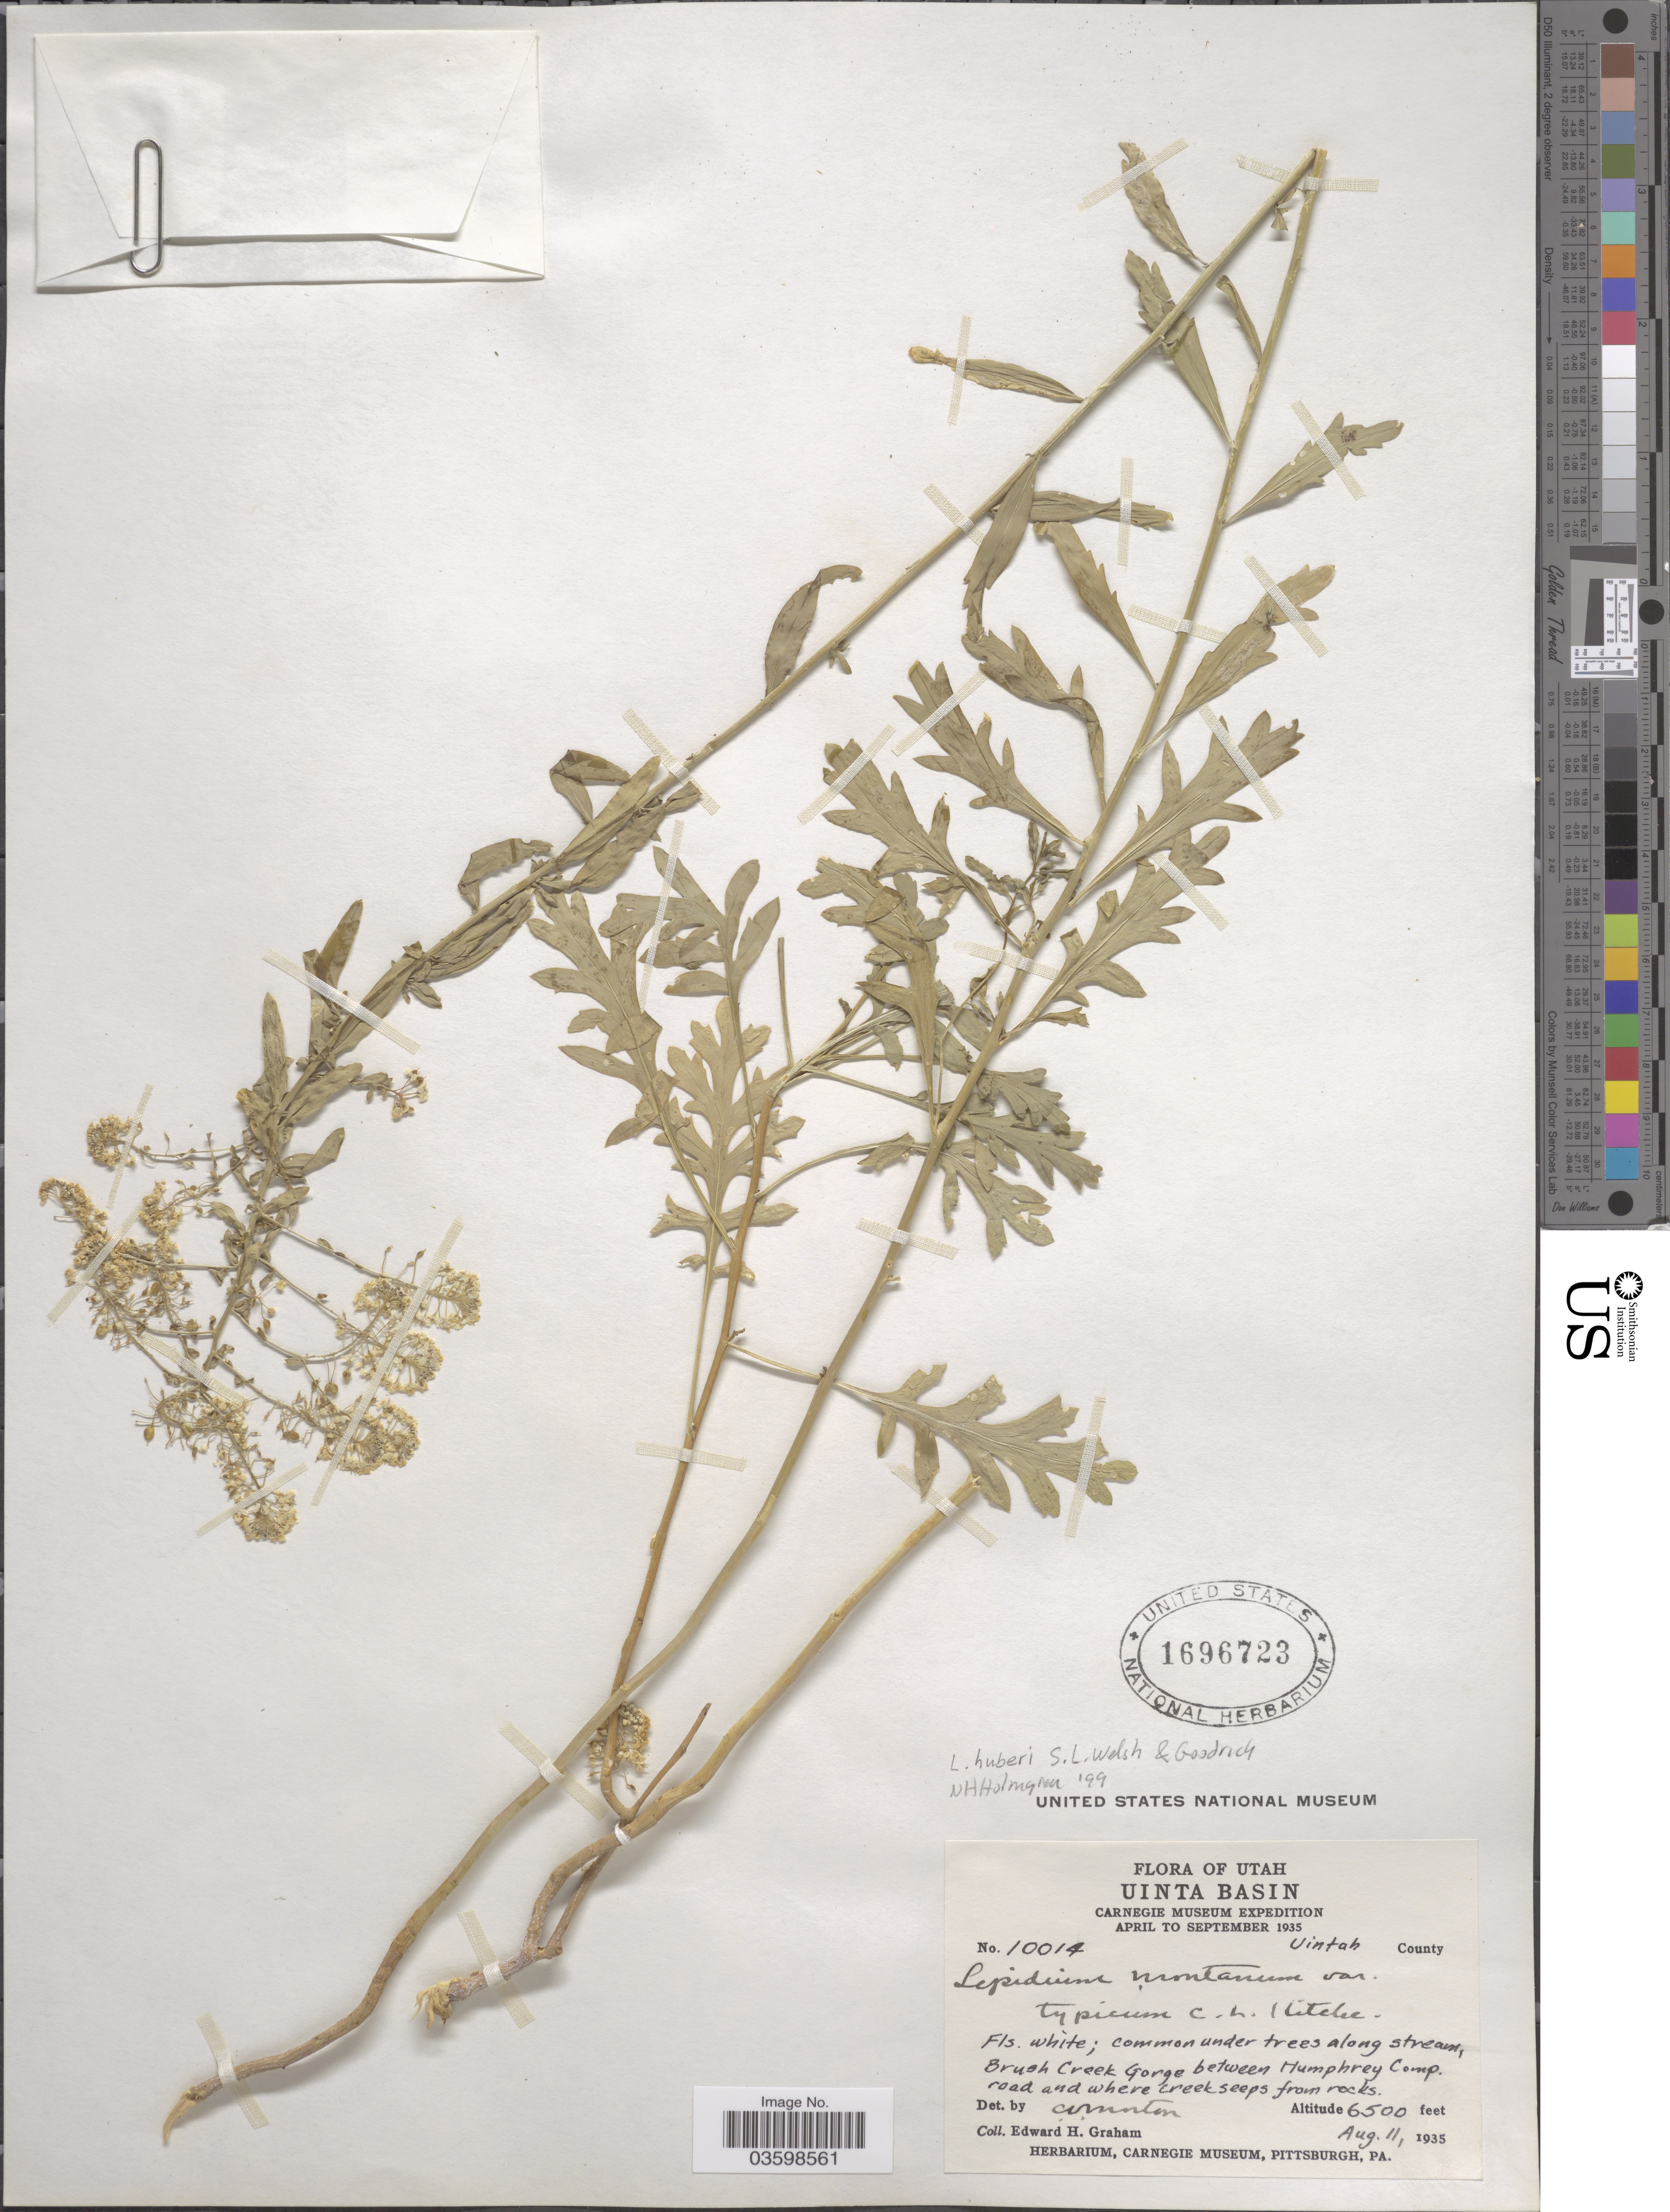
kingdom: Plantae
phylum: Tracheophyta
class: Magnoliopsida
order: Brassicales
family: Brassicaceae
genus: Lepidium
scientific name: Lepidium huberi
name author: S.L. Welsh & Goodrich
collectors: E. H. Graham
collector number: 10014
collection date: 1935-08-11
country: United States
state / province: Utah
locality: Uinta Basin. Uintah County. Brush Creek Gorge between Humphrey Comp.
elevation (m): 1981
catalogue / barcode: US 1696723